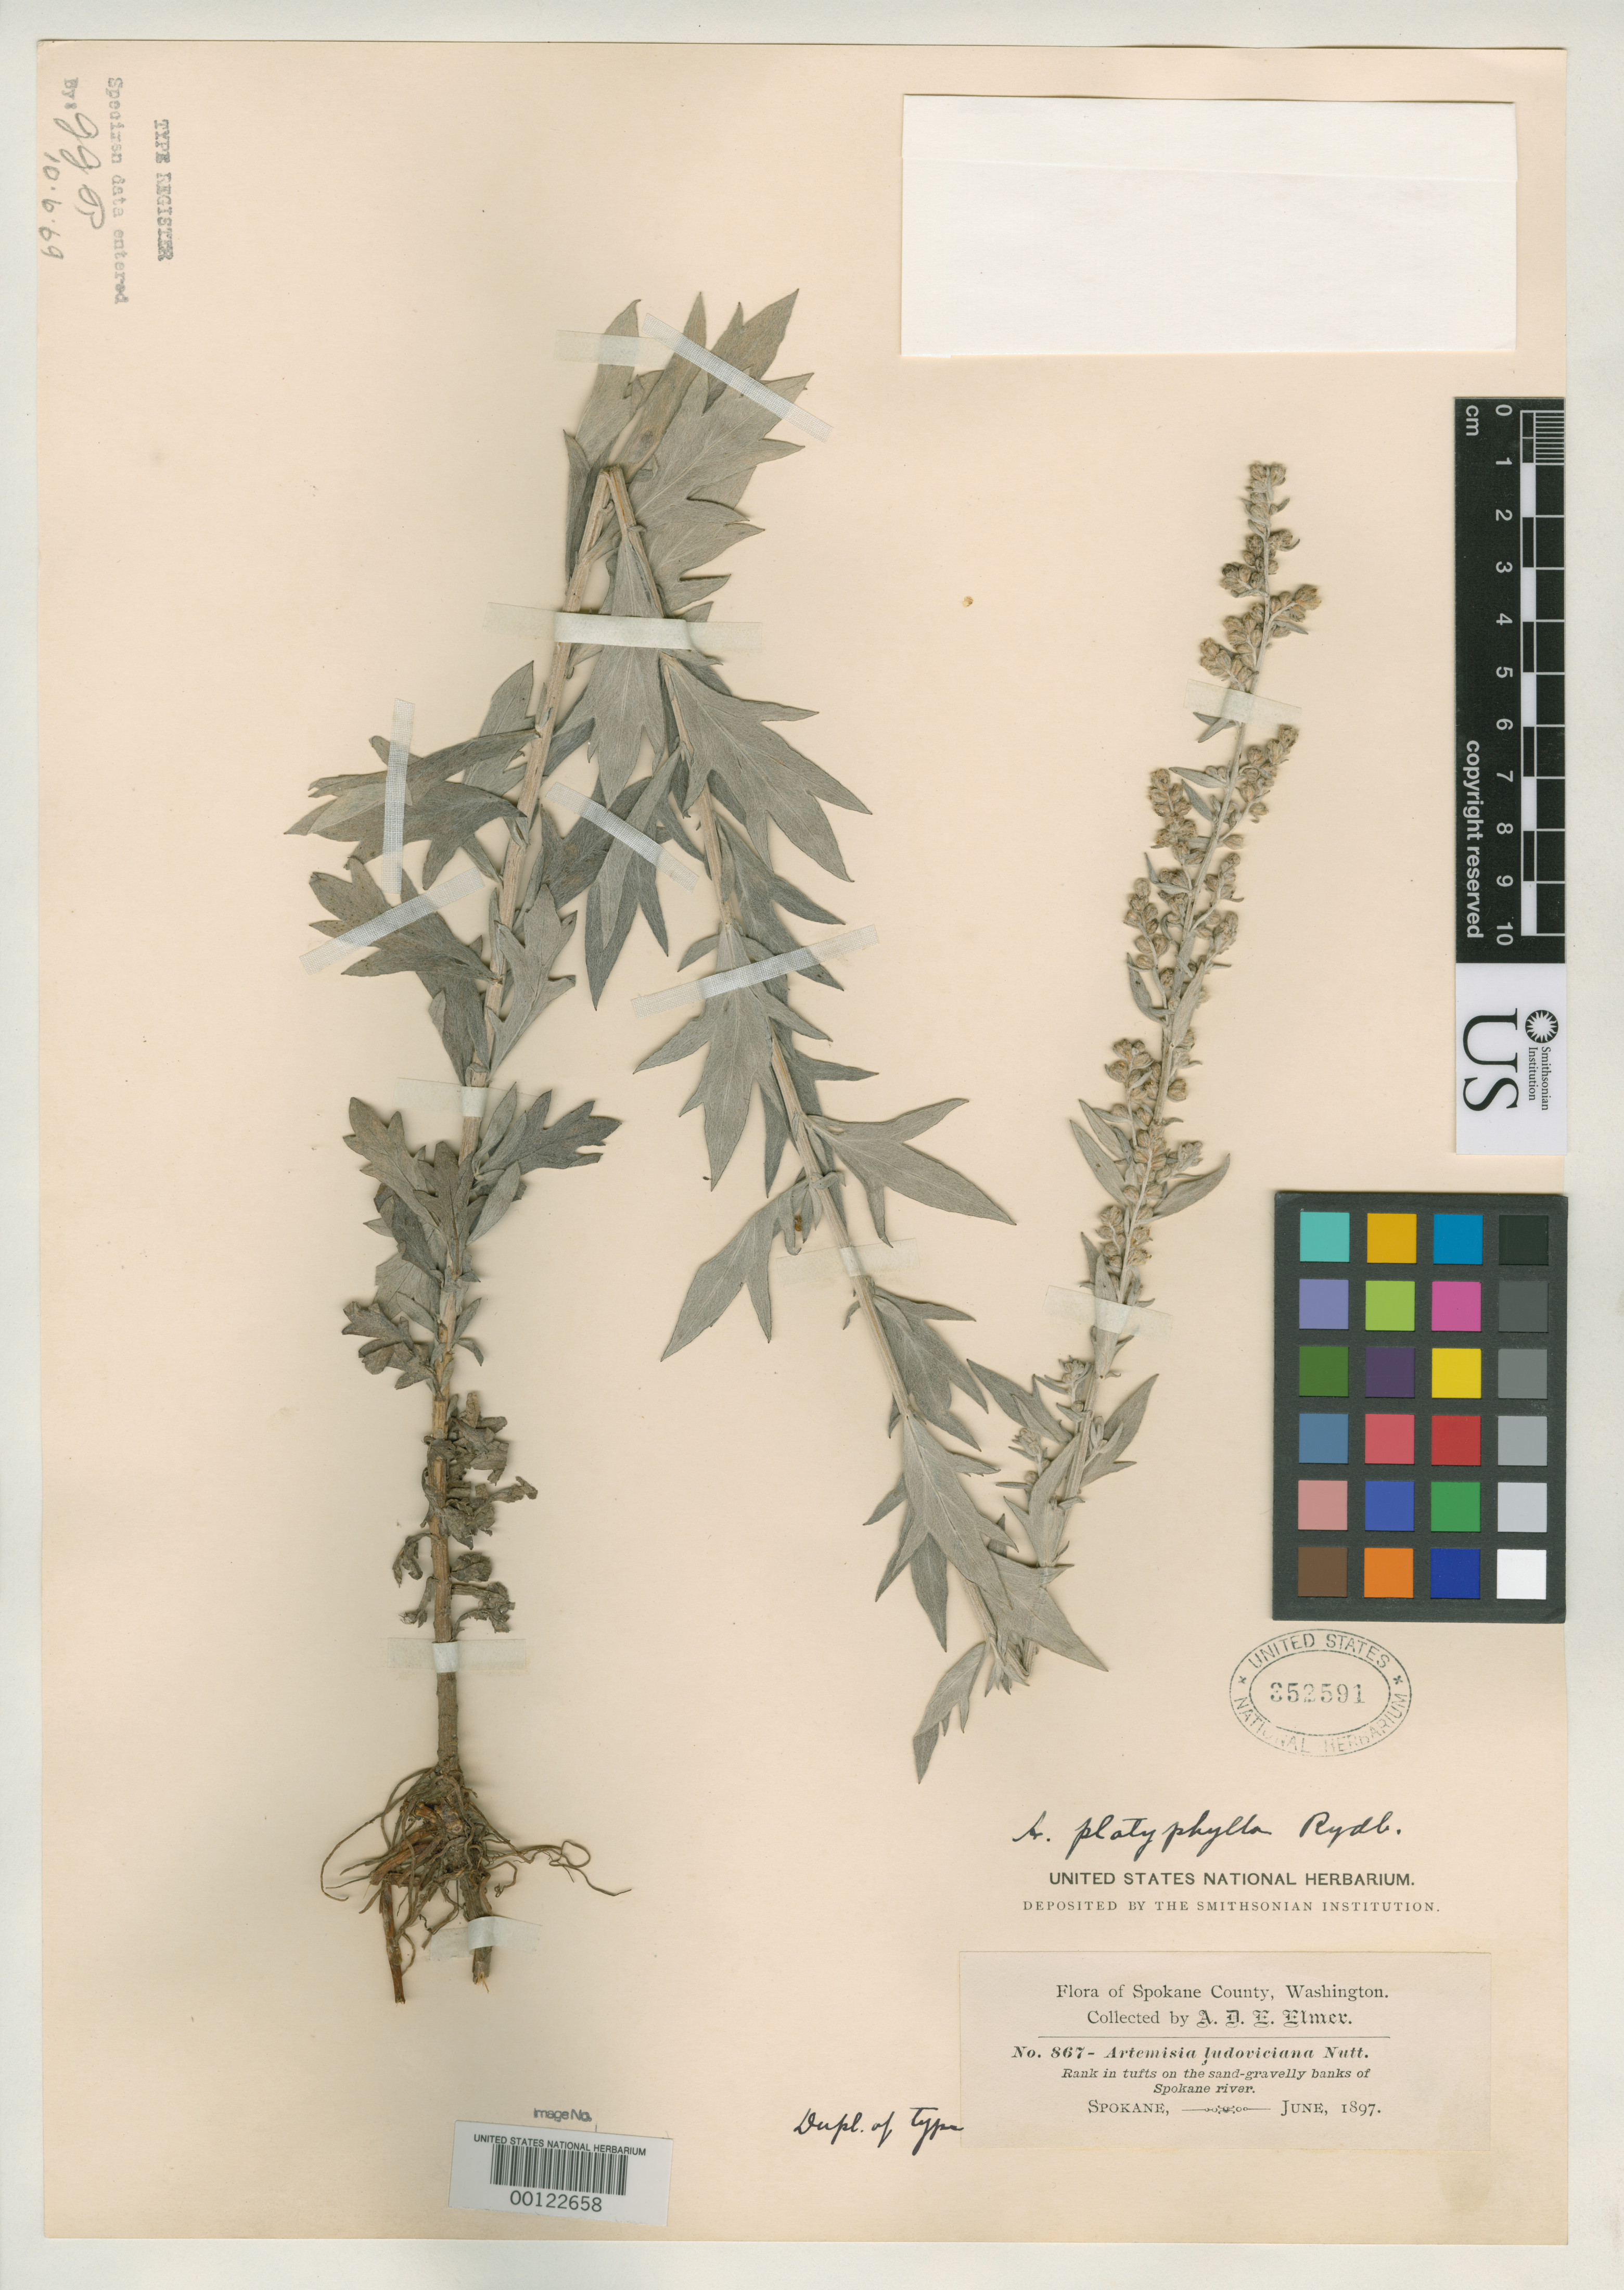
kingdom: Plantae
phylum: Tracheophyta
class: Magnoliopsida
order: Asterales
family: Asteraceae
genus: Artemisia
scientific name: Artemisia platyphylla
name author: Rydb.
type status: Isotype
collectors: A. D. E. Elmer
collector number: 867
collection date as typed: Jun 1897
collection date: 1897-06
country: United States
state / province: Washington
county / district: Spokane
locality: Spokane River.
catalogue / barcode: US 352591